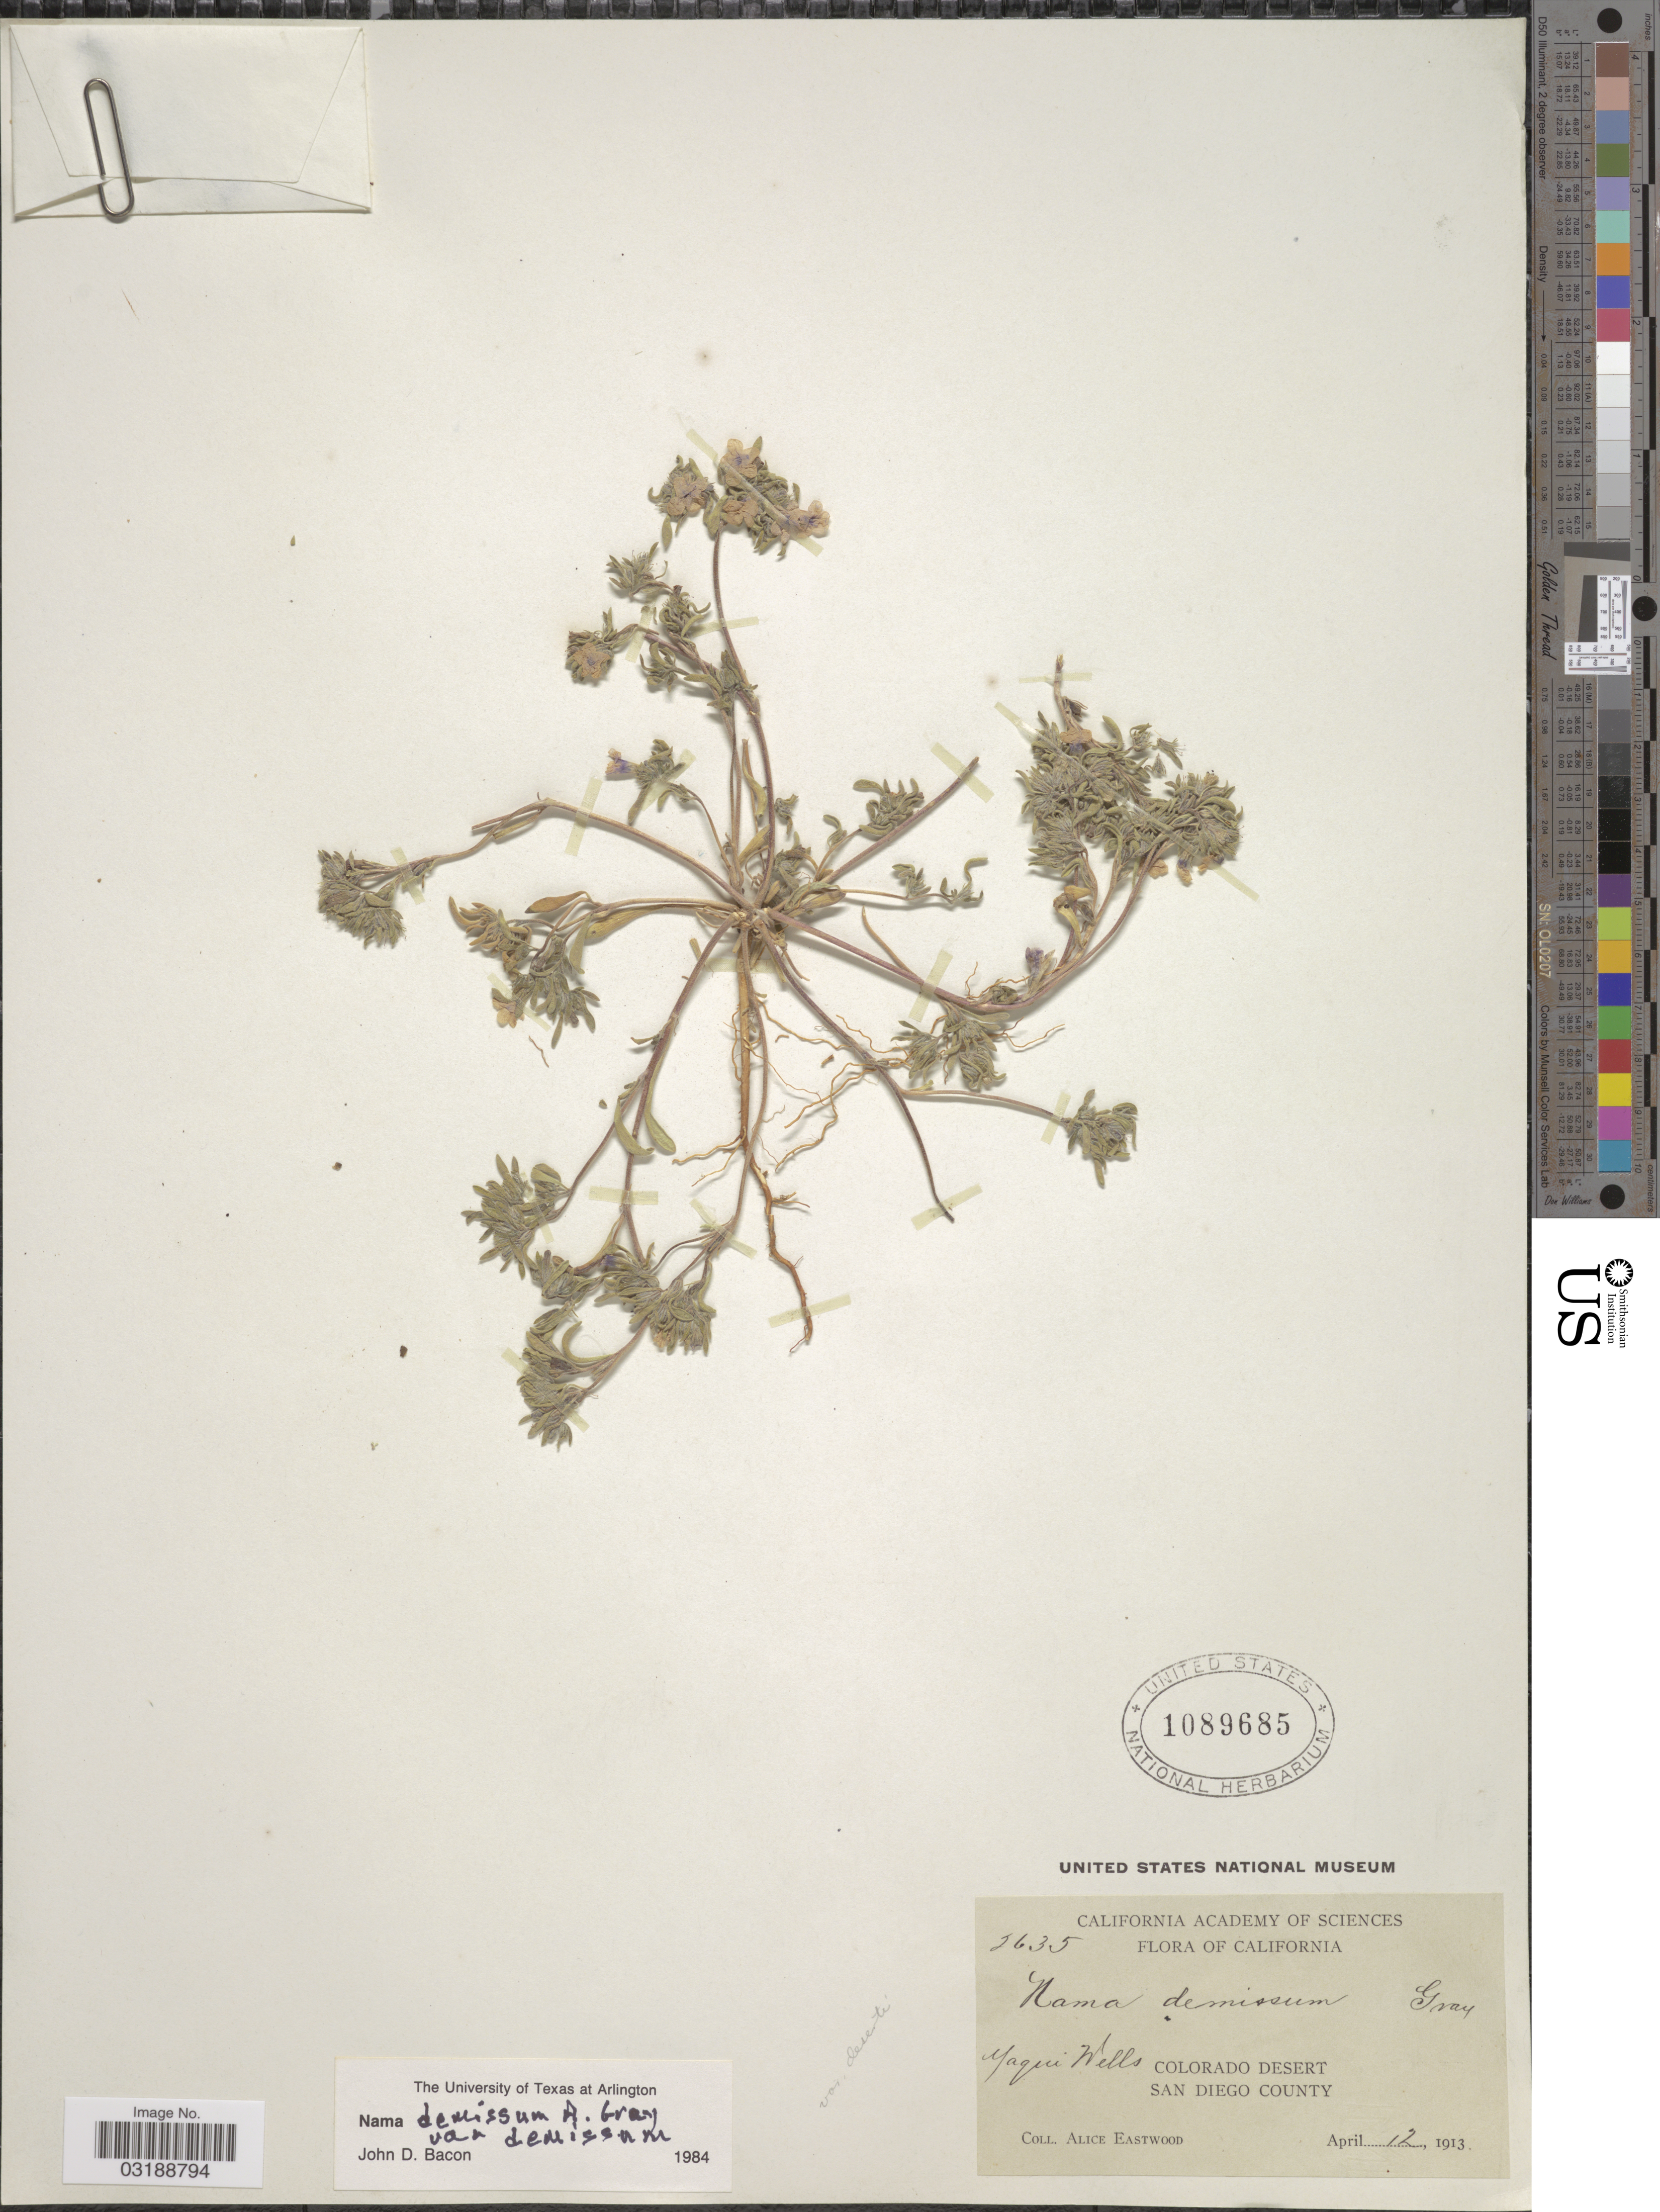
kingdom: Plantae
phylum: Tracheophyta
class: Magnoliopsida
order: Boraginales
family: Namaceae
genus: Nama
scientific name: Nama demissa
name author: A. Gray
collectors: A. Eastwood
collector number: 2635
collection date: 1913-04-12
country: United States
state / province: California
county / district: San Diego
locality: Yaqui Wells. Colorado Desert. San Diego County.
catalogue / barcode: US 1089685